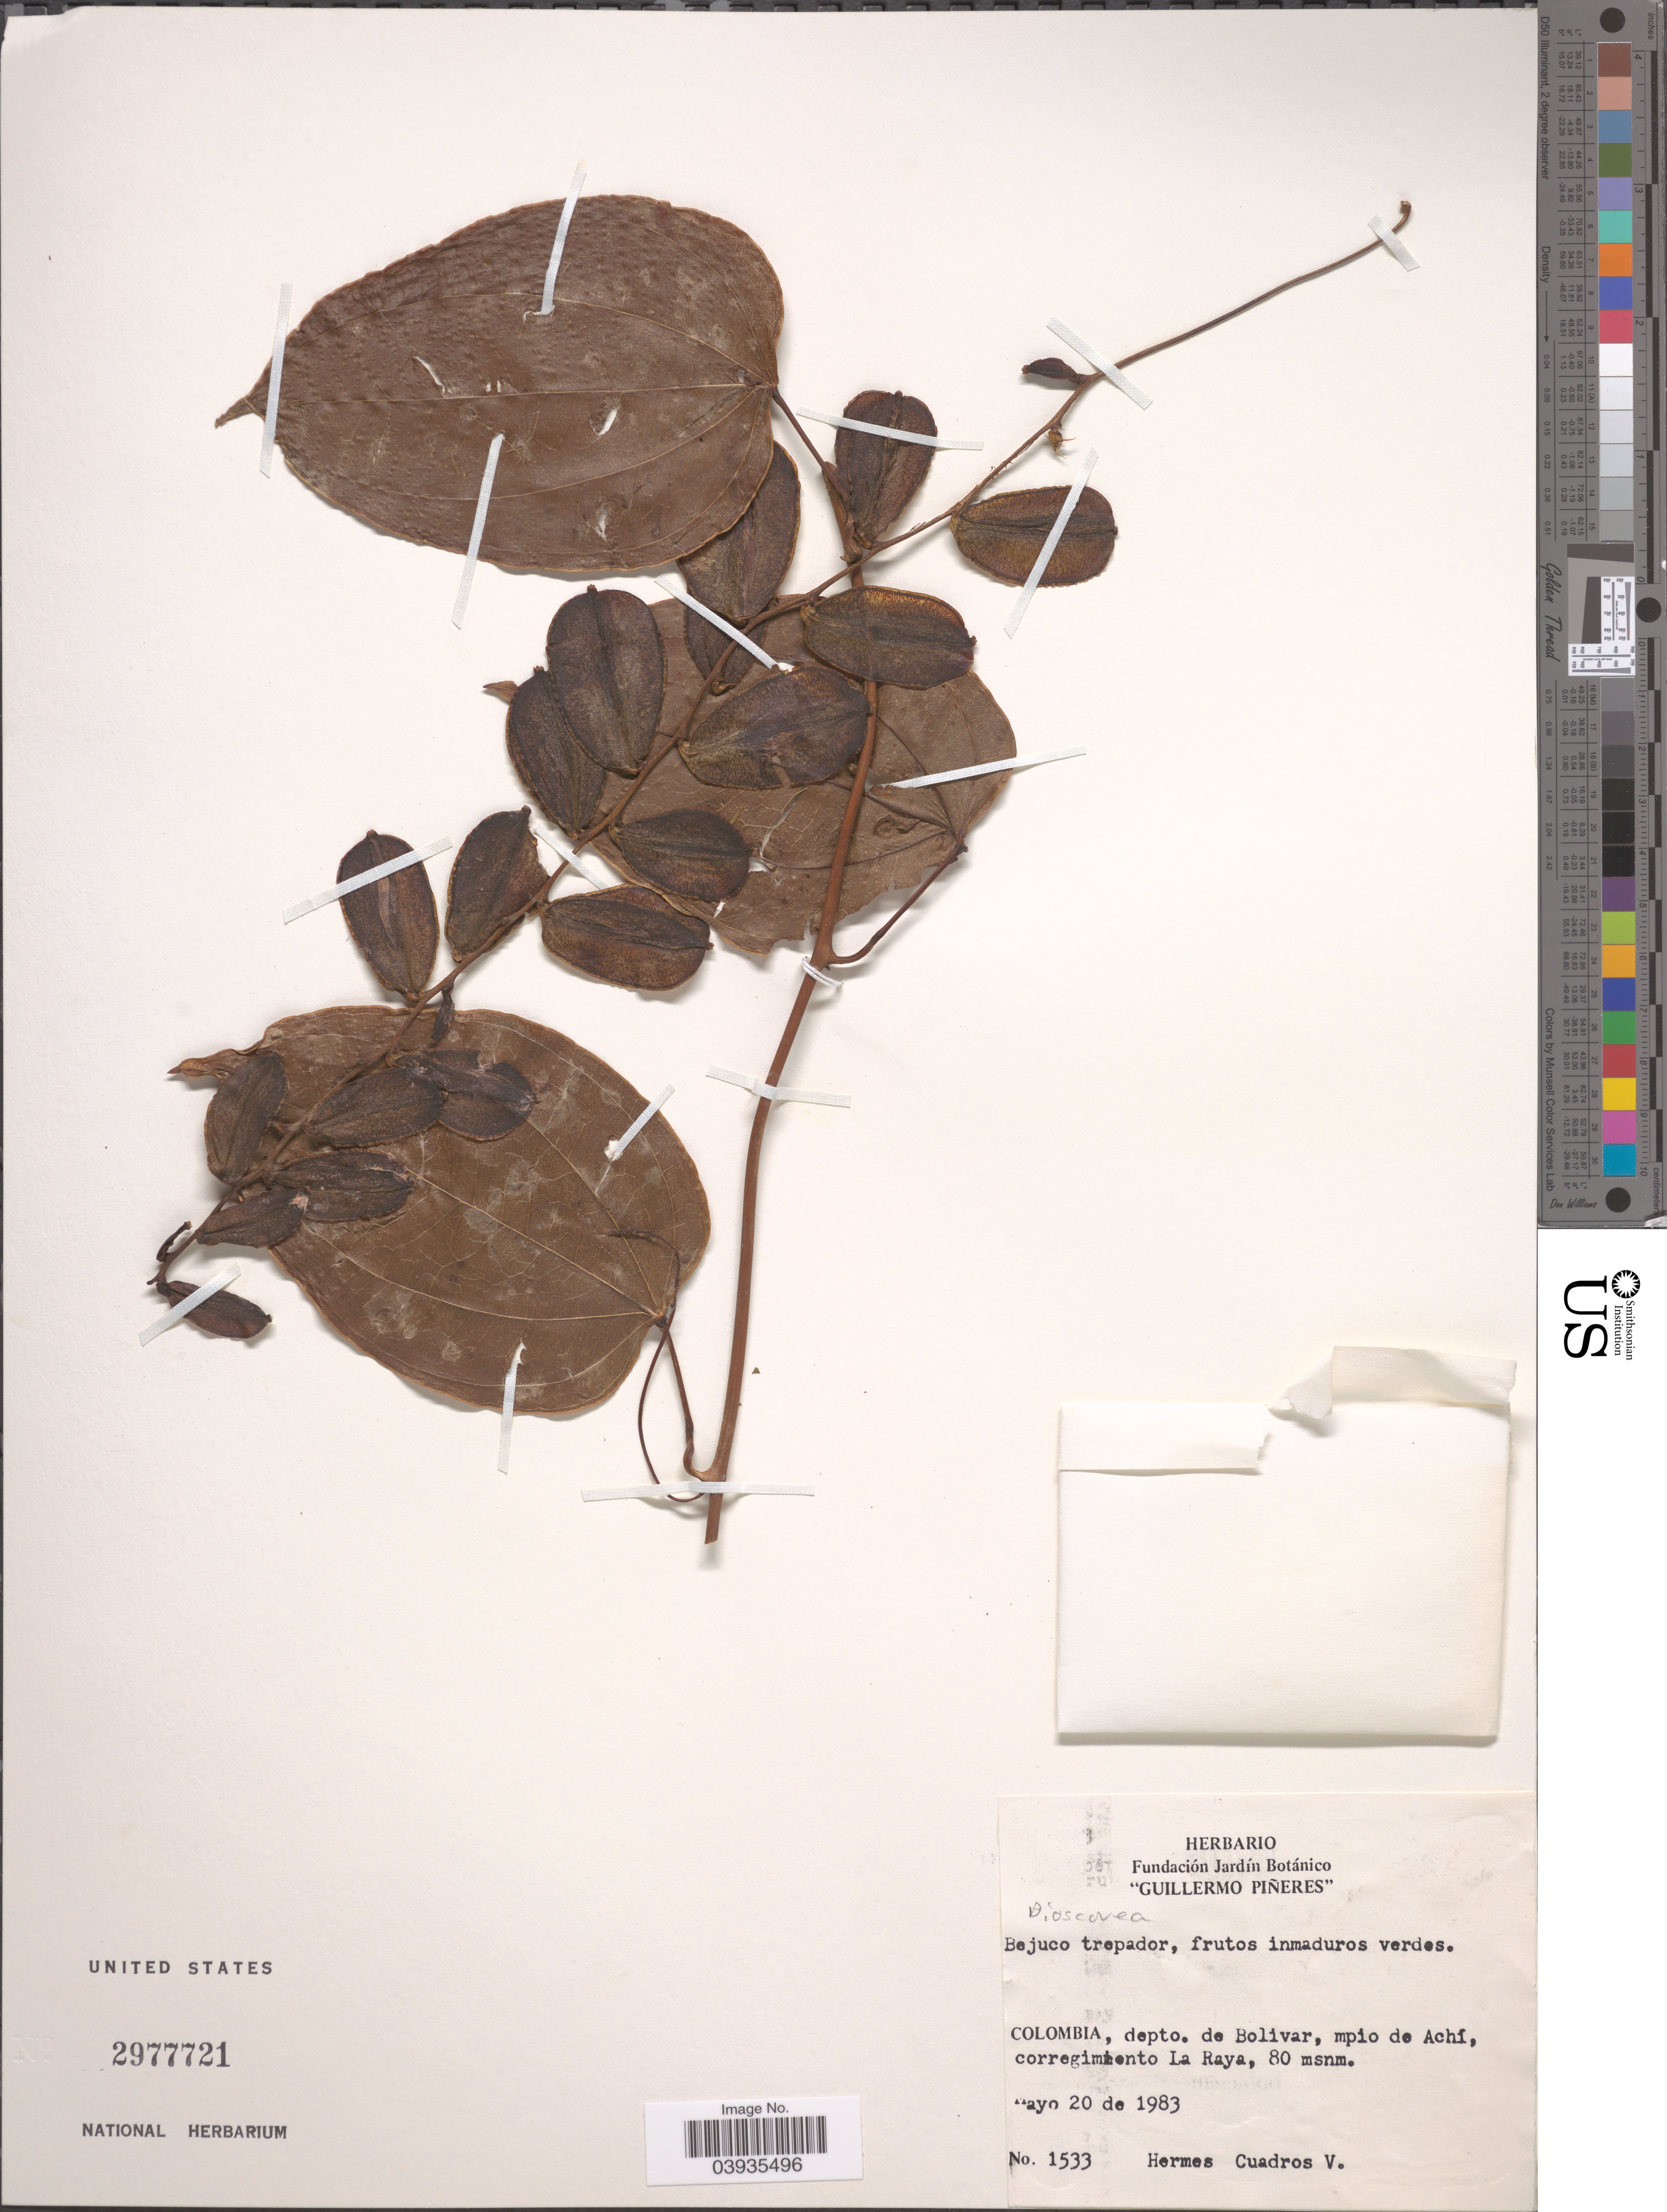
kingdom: Plantae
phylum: Tracheophyta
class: Liliopsida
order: Dioscoreales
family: Dioscoreaceae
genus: Dioscorea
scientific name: Dioscorea sp.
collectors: H. Cuadros V.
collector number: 1533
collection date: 1983-05-20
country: Colombia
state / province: Bolívar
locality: Depto. de Bolivar, mpio de Achí, corregimiento La Raya.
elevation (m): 80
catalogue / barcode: US 2977721